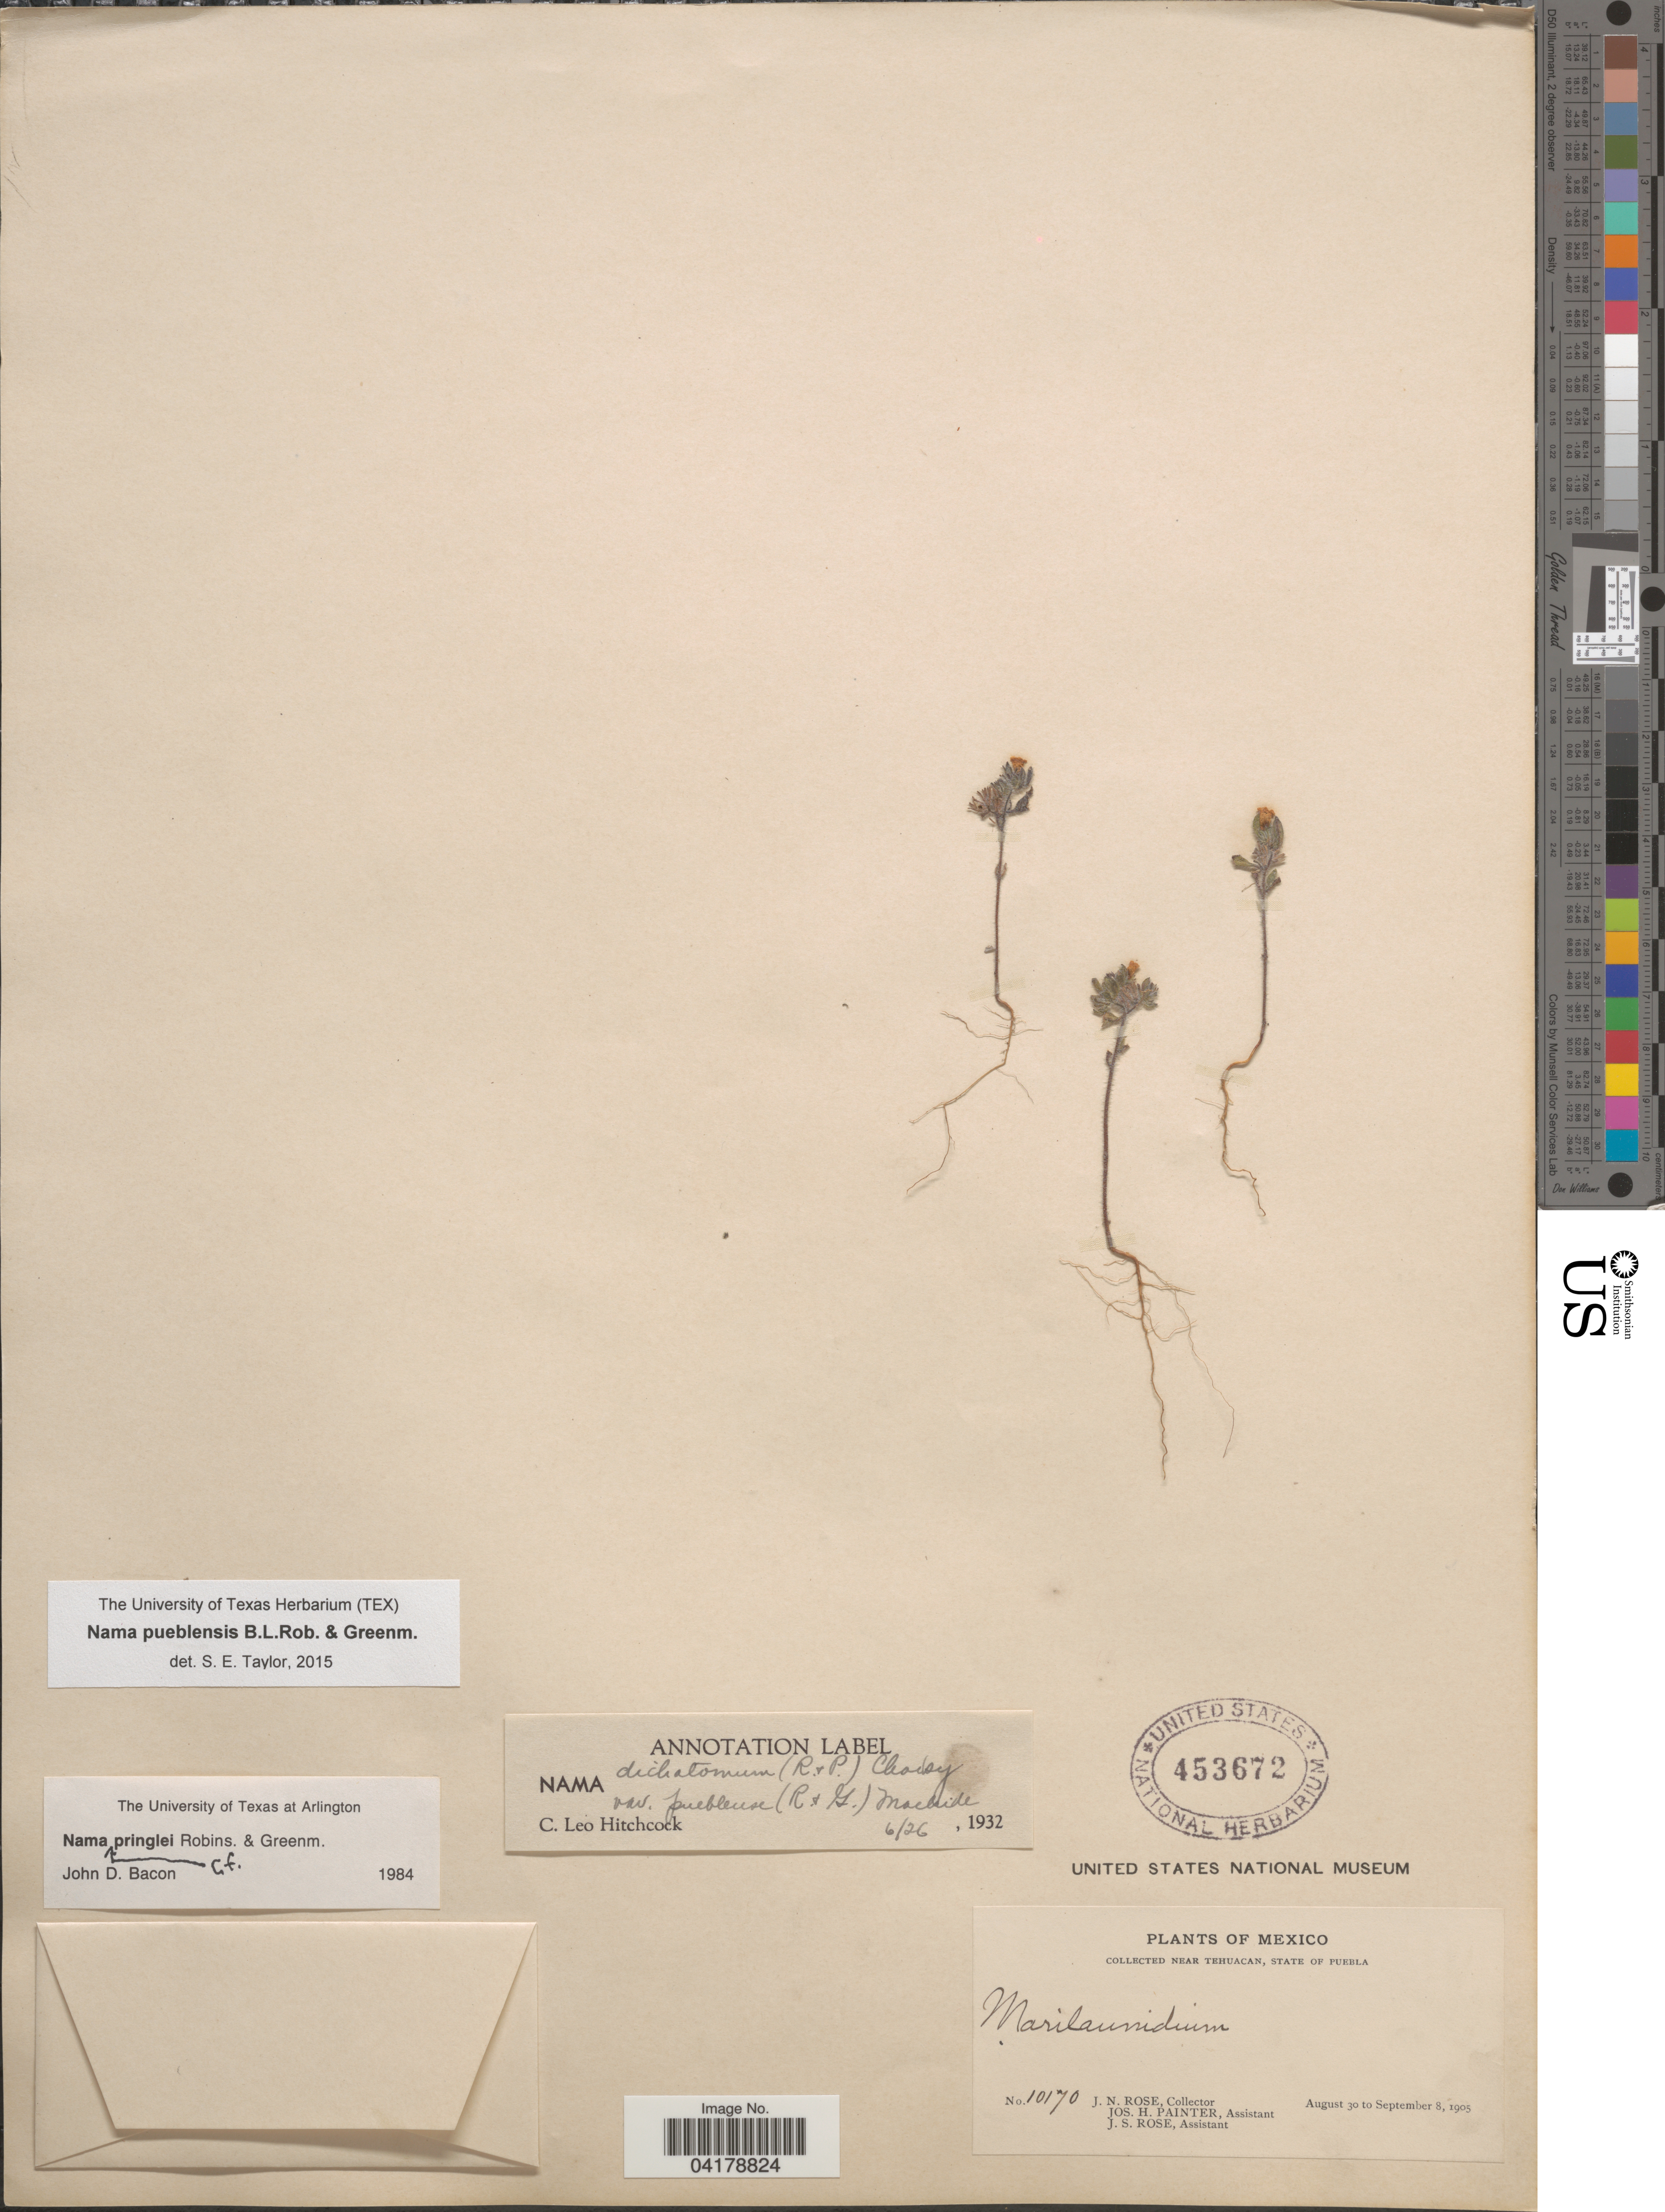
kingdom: Plantae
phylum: Tracheophyta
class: Magnoliopsida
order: Boraginales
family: Namaceae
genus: Nama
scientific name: Nama pueblensis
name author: B.L. Rob. & Greenm.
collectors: J. N. Rose, J. H. Painter & J. S. Rose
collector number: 10170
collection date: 1905-08-30/1905-09-08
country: Mexico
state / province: Puebla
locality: Near Tehuacan.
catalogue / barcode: US 453672